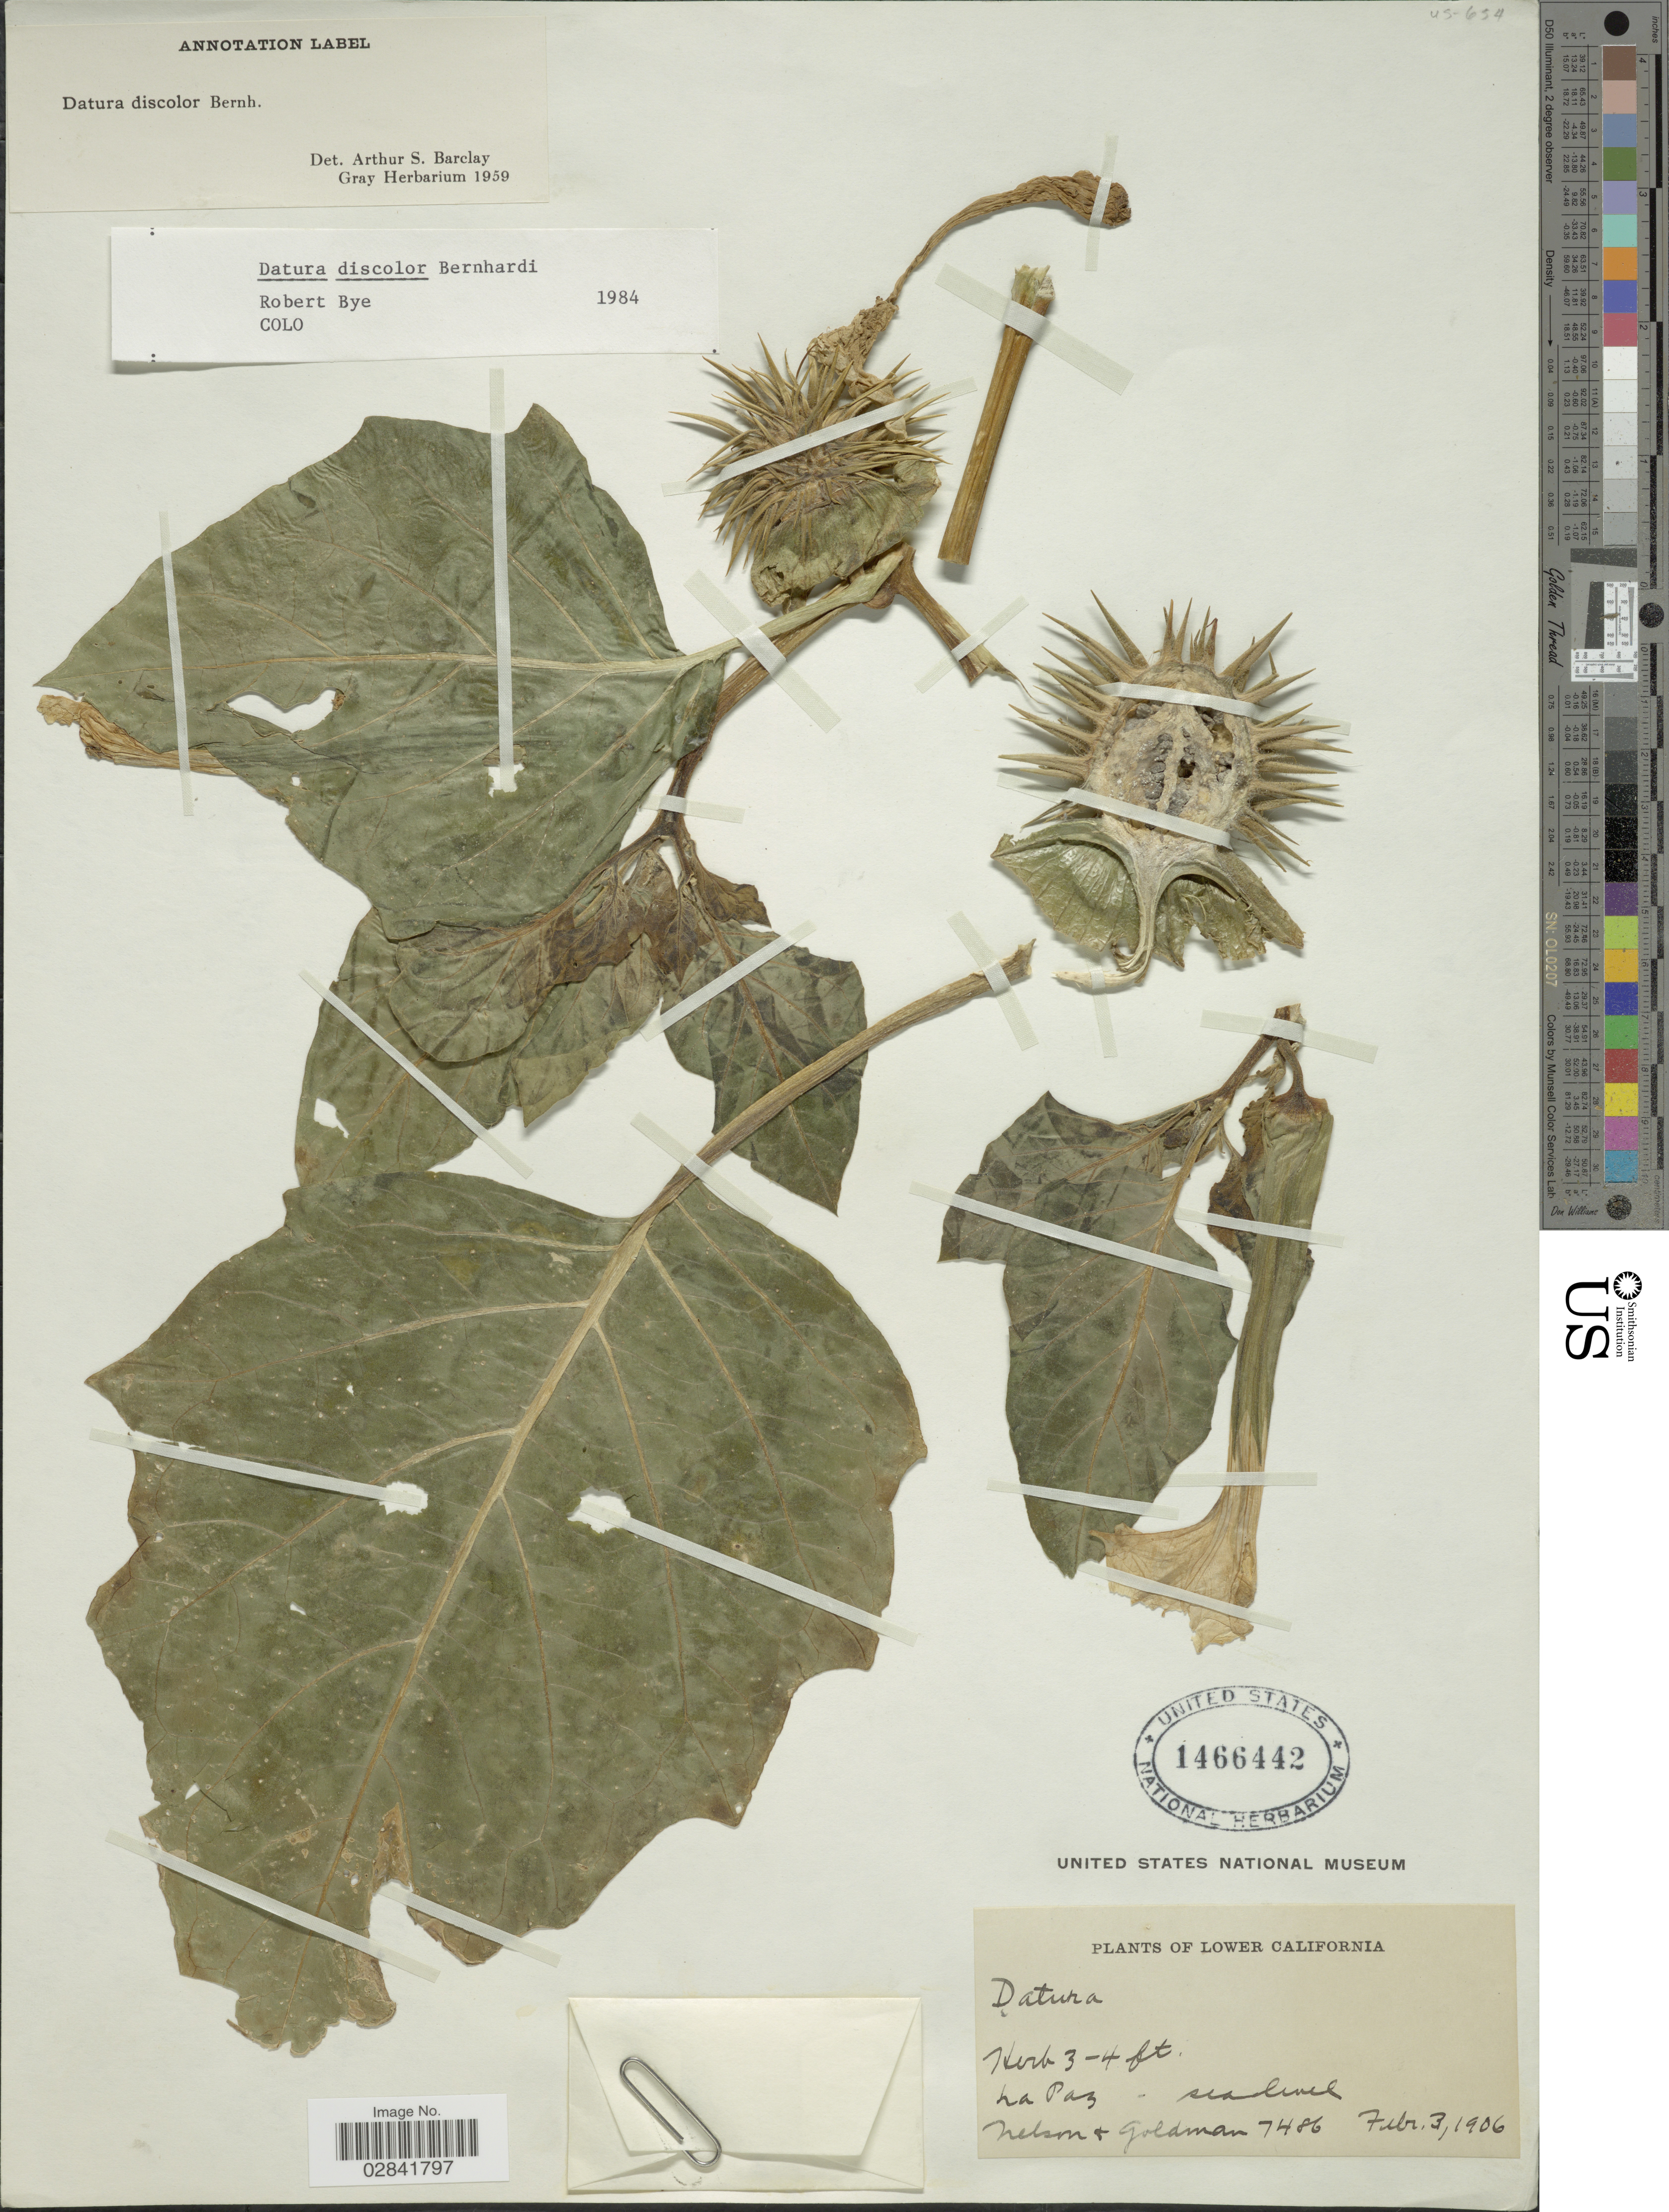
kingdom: Plantae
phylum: Tracheophyta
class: Magnoliopsida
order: Solanales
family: Solanaceae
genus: Datura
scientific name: Datura discolor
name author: Bernh.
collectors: Nelson, -- & -- Goldman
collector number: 7486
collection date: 1906-02-03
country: Mexico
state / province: Baja California Sur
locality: Lower California. La Paz.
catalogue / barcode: US 1466442